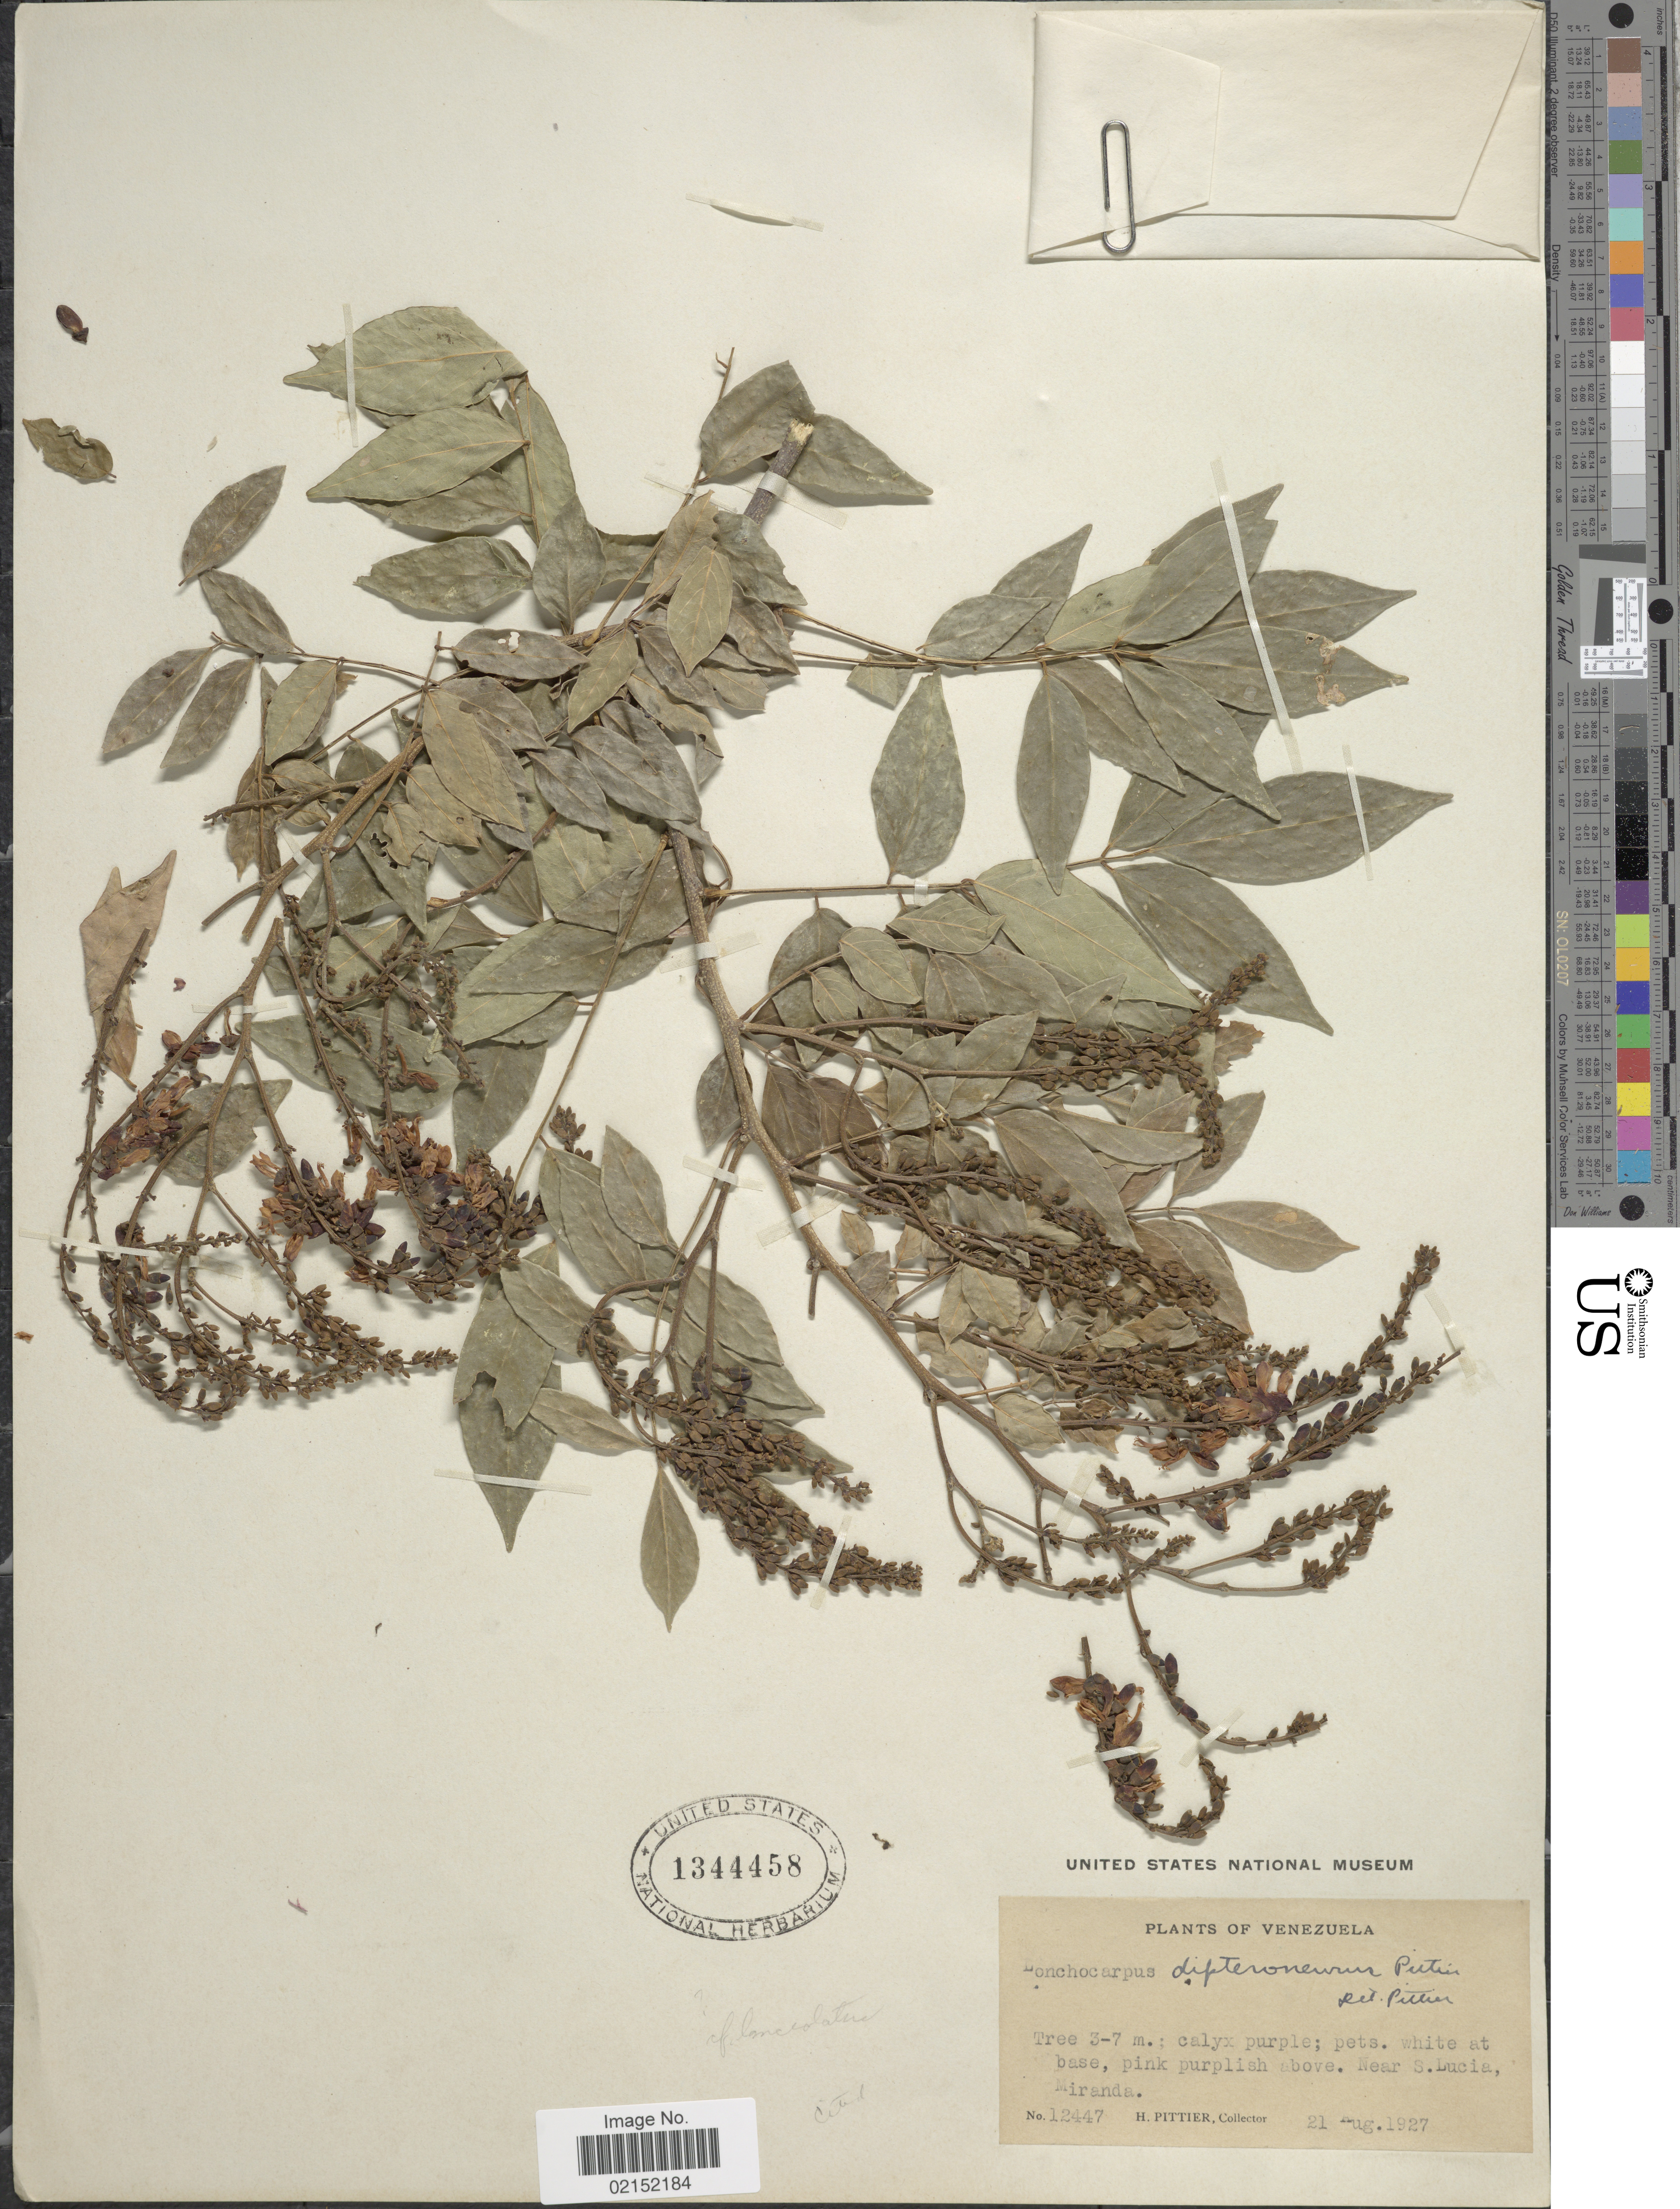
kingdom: Plantae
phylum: Tracheophyta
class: Magnoliopsida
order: Fabales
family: Fabaceae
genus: Lonchocarpus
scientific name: Lonchocarpus dipteroneurus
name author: Pittier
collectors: H. F. Pittier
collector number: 12447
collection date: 1927-08-21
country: Venezuela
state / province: Miranda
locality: Near S. Lucia. Miranda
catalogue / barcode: US 1344458